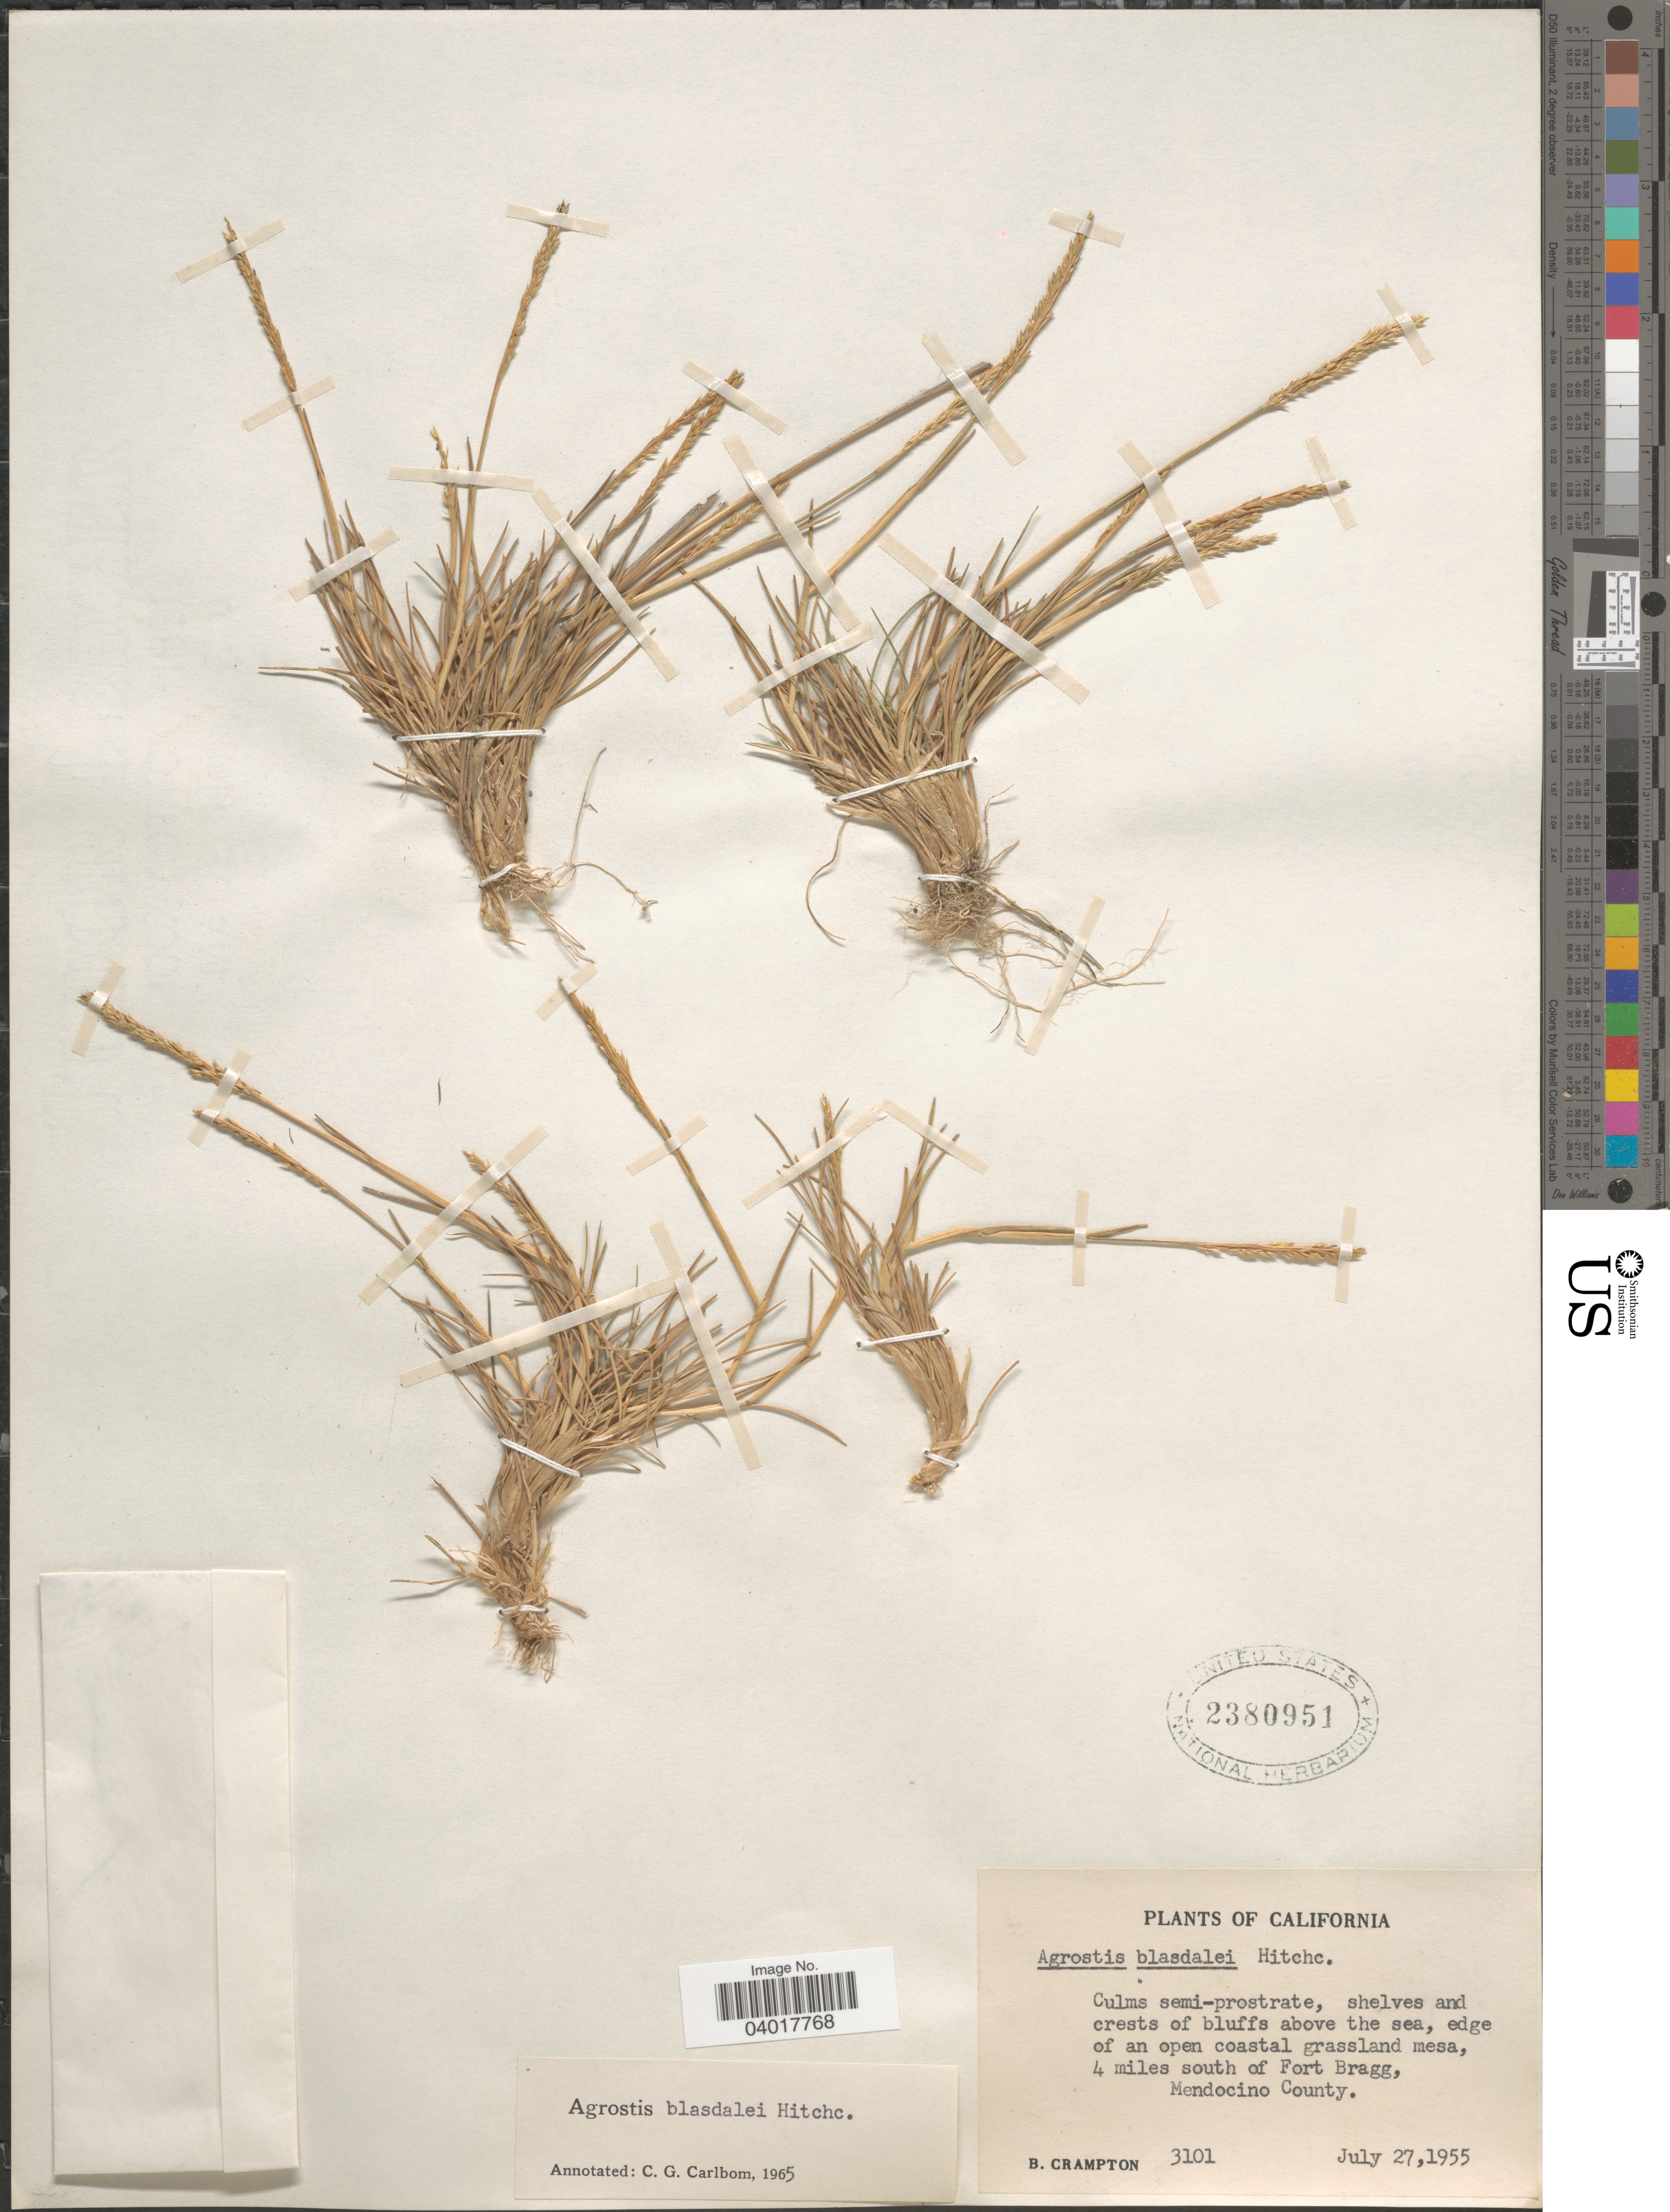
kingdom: Plantae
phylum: Tracheophyta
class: Liliopsida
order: Poales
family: Poaceae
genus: Agrostis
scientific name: Agrostis blasdalei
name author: Hitchc.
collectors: B. Crampton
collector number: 3101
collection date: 1955-07-27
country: United States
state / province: California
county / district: Mendocino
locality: Shelves and crests of bluffs above the sea, edge of an open coastal grassland mesa, 4 miles south of Fort Bragg, Mendocino County.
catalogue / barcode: US 2380951